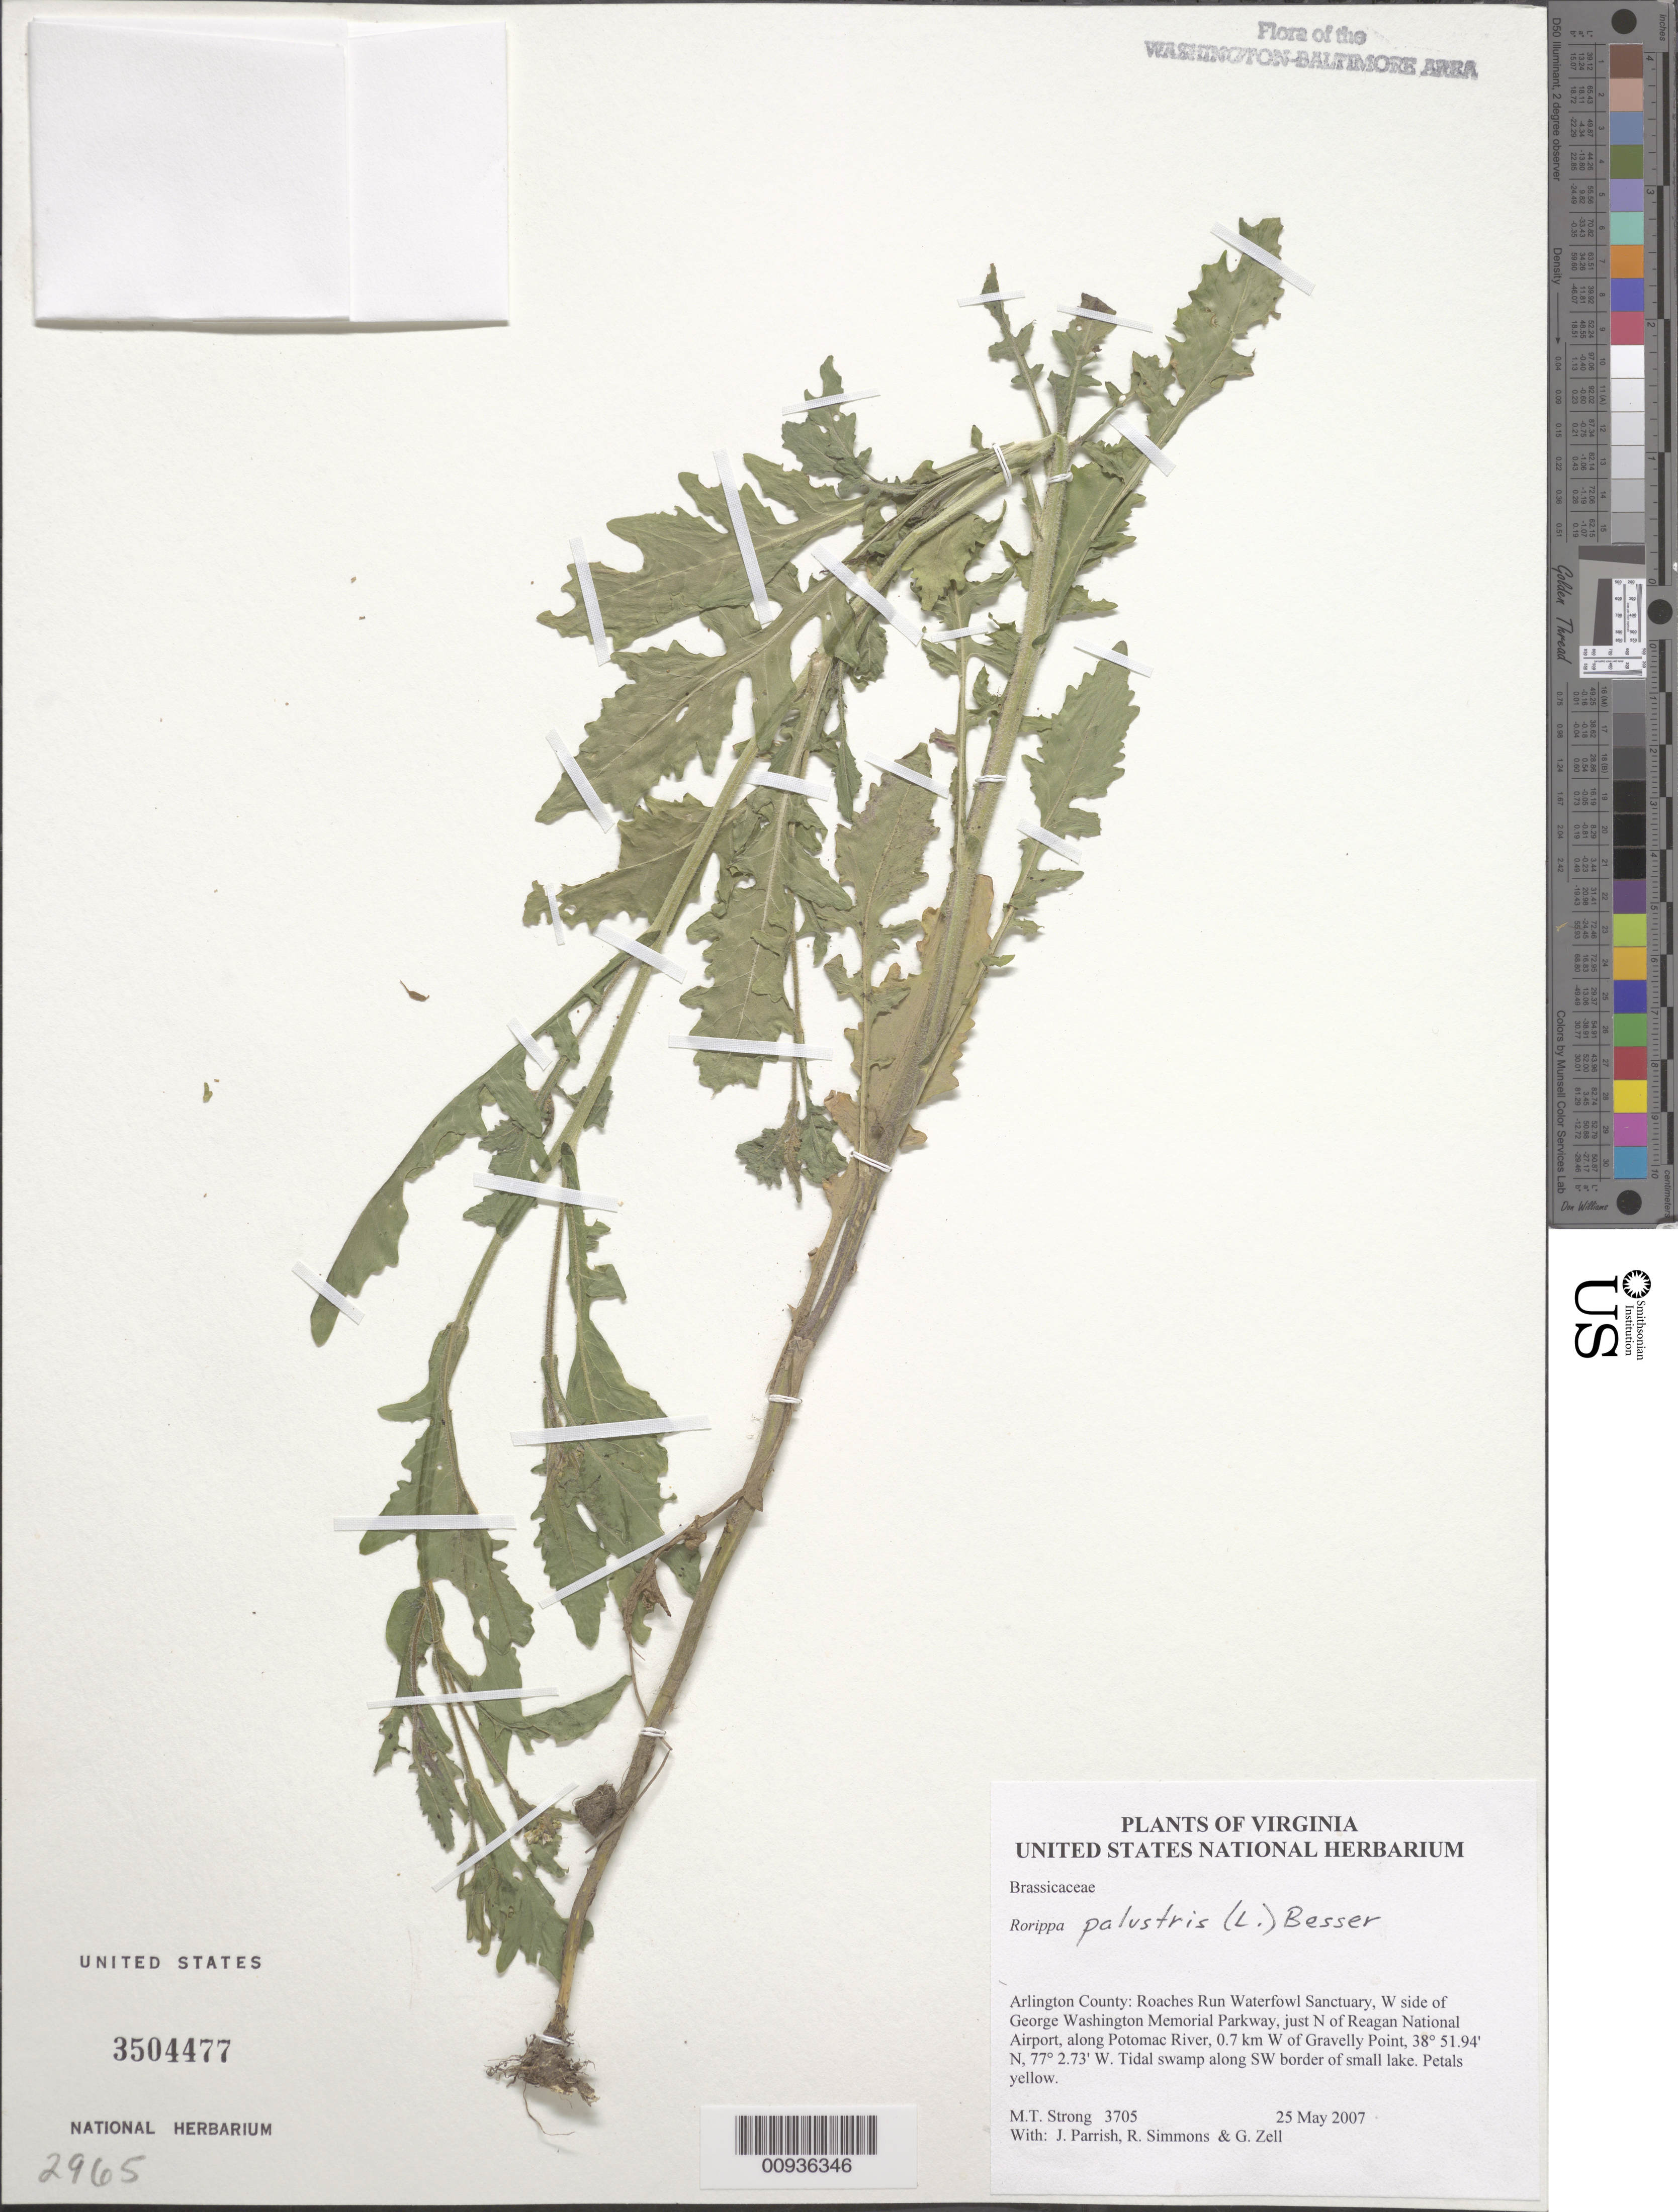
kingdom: Plantae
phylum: Tracheophyta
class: Magnoliopsida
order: Brassicales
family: Brassicaceae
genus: Rorippa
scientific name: Rorippa palustris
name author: (L.) Besser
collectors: M. T. Strong, J. Parrish, R. Simmons & G. Zell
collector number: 3705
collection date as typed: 11 Sep 2006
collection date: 2006-09-11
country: United States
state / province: Virginia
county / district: Arlington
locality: Roaches Run Waterfowl Sanctuary, W side of George Washington Memorial Parkway, just N of Reagan National Airport, along Potomac River, 0.7 km W of Gravelly Point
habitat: tidal swamp along SW border of small lake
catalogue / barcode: US 3504477